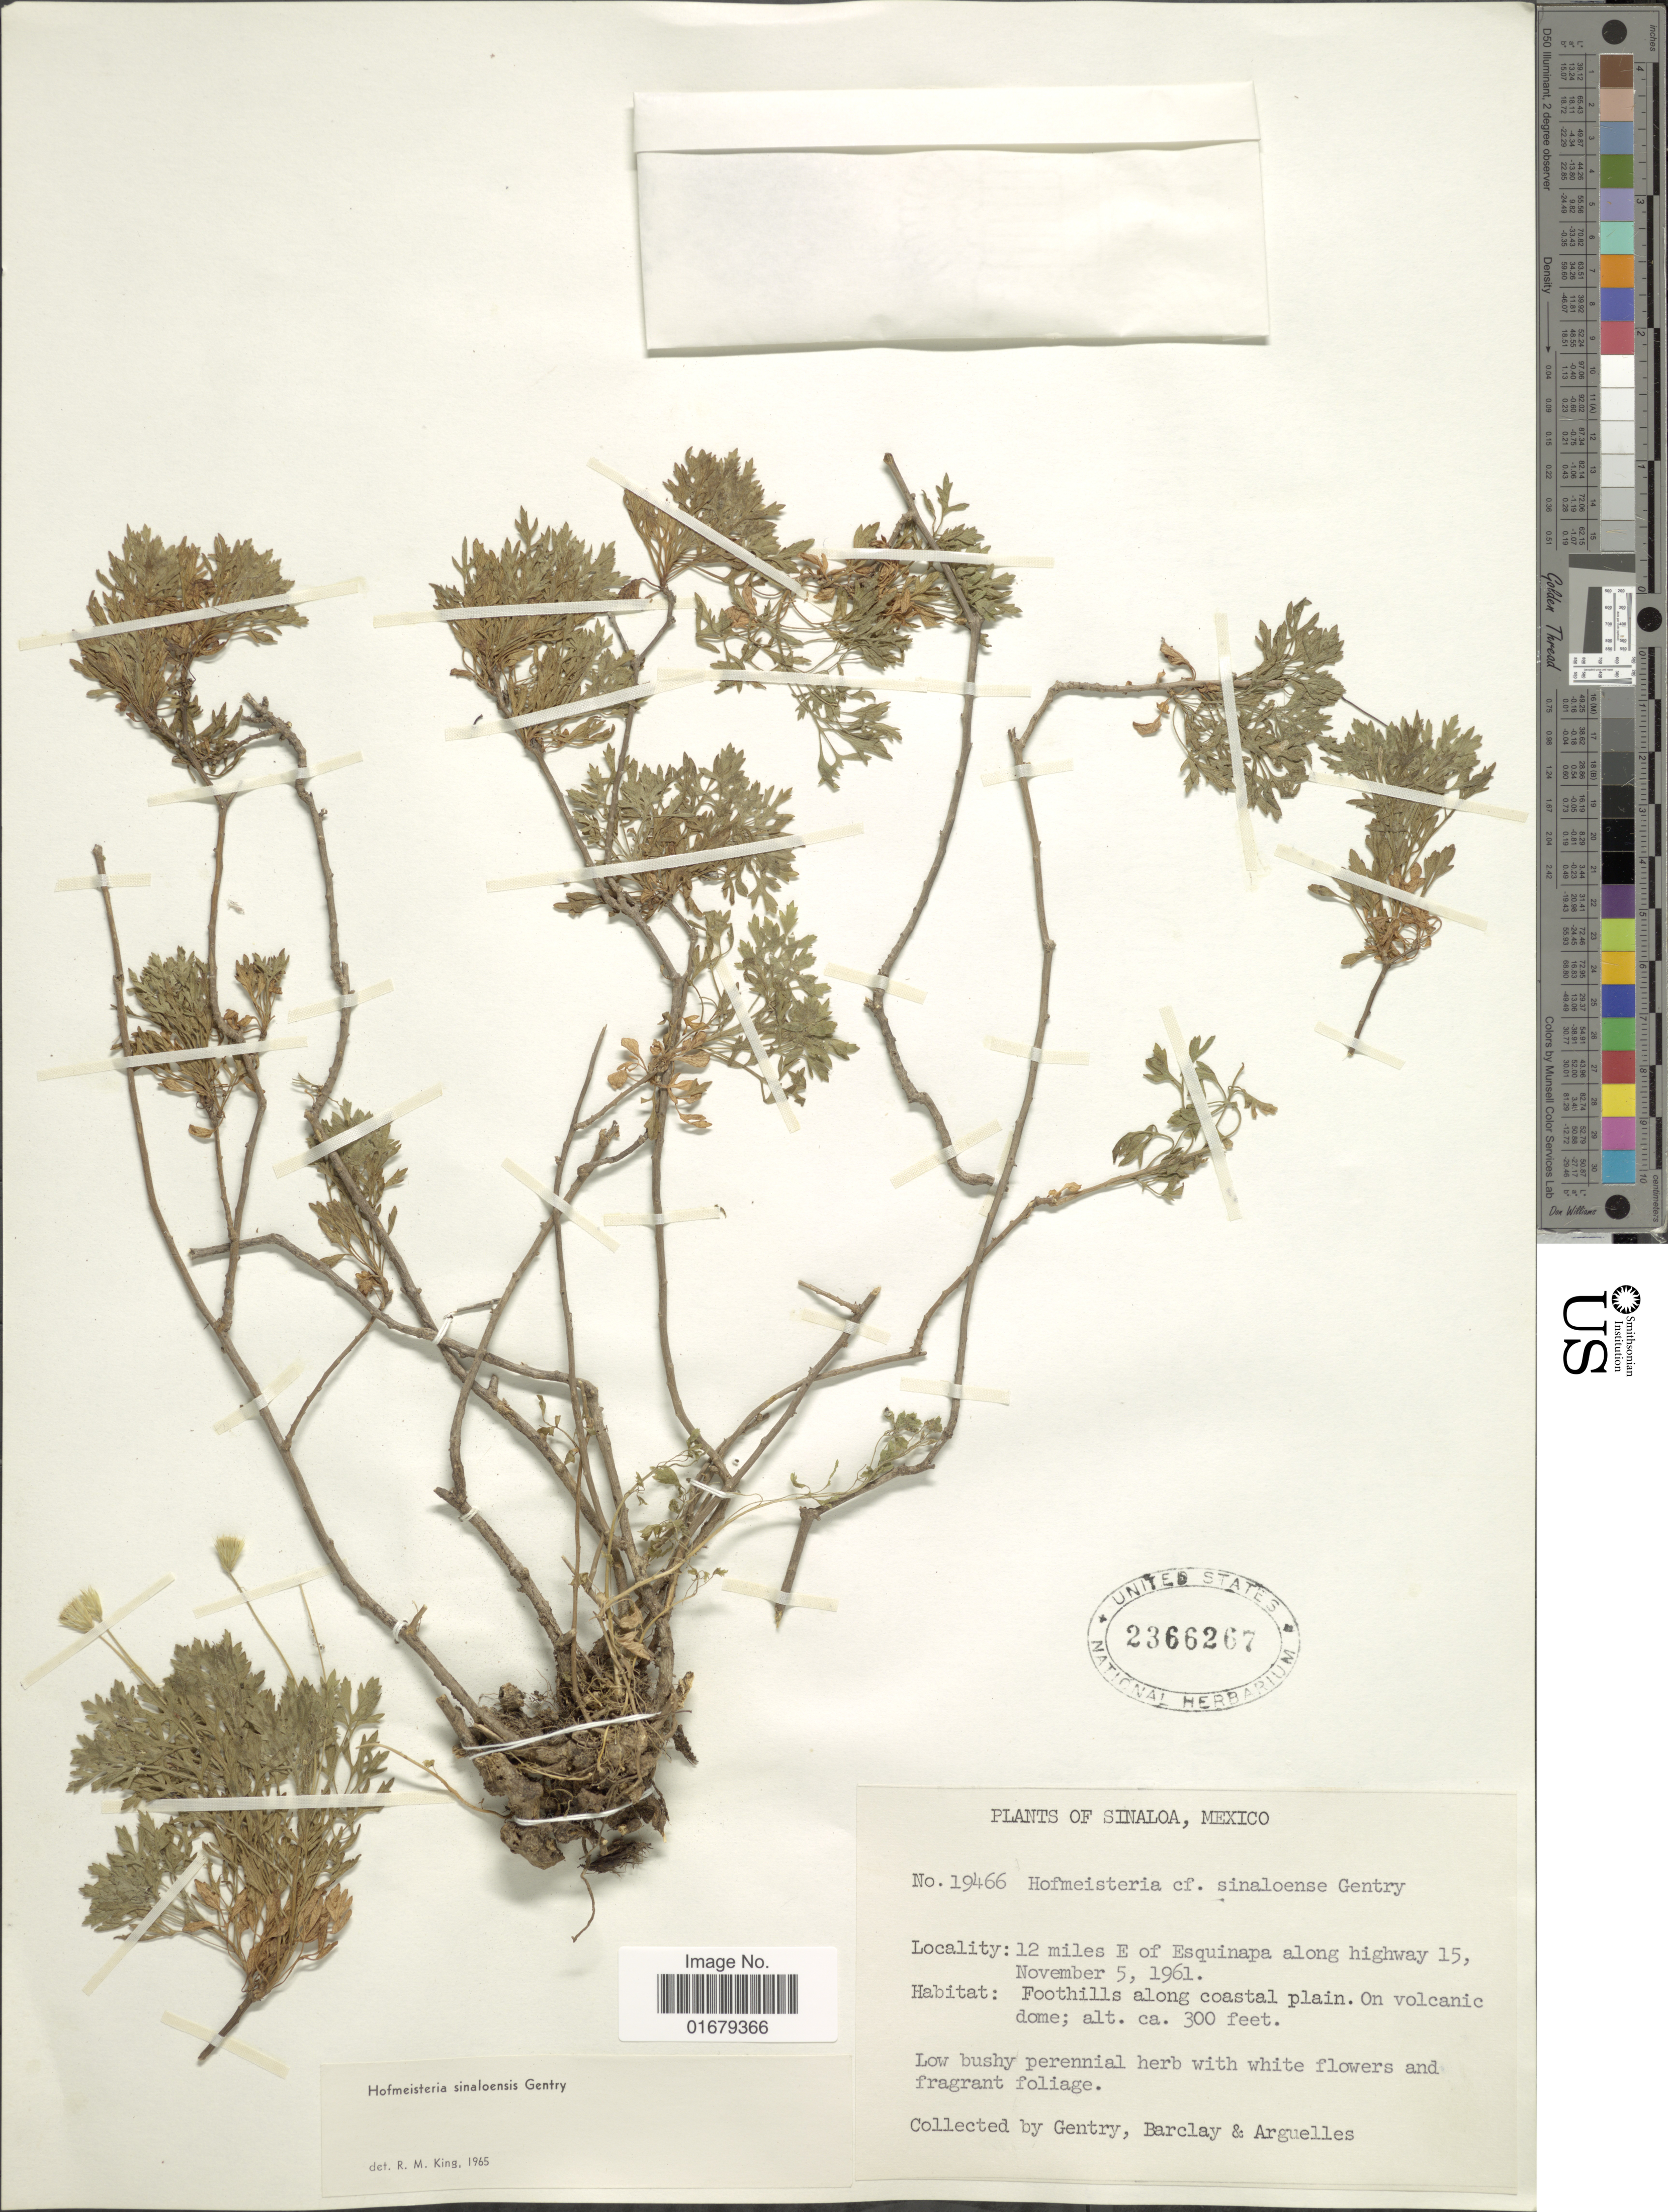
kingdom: Plantae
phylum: Tracheophyta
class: Magnoliopsida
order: Asterales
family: Asteraceae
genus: Hofmeisteria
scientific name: Hofmeisteria sinaloensis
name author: Gentry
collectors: Gentry, --, -- Barclay & Arguelles, --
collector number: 19466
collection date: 1961-11-05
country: Mexico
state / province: Sinaloa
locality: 12 miles E of Esquinapa along highway 15. Foothills along coastal plain.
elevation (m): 91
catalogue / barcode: US 2366267